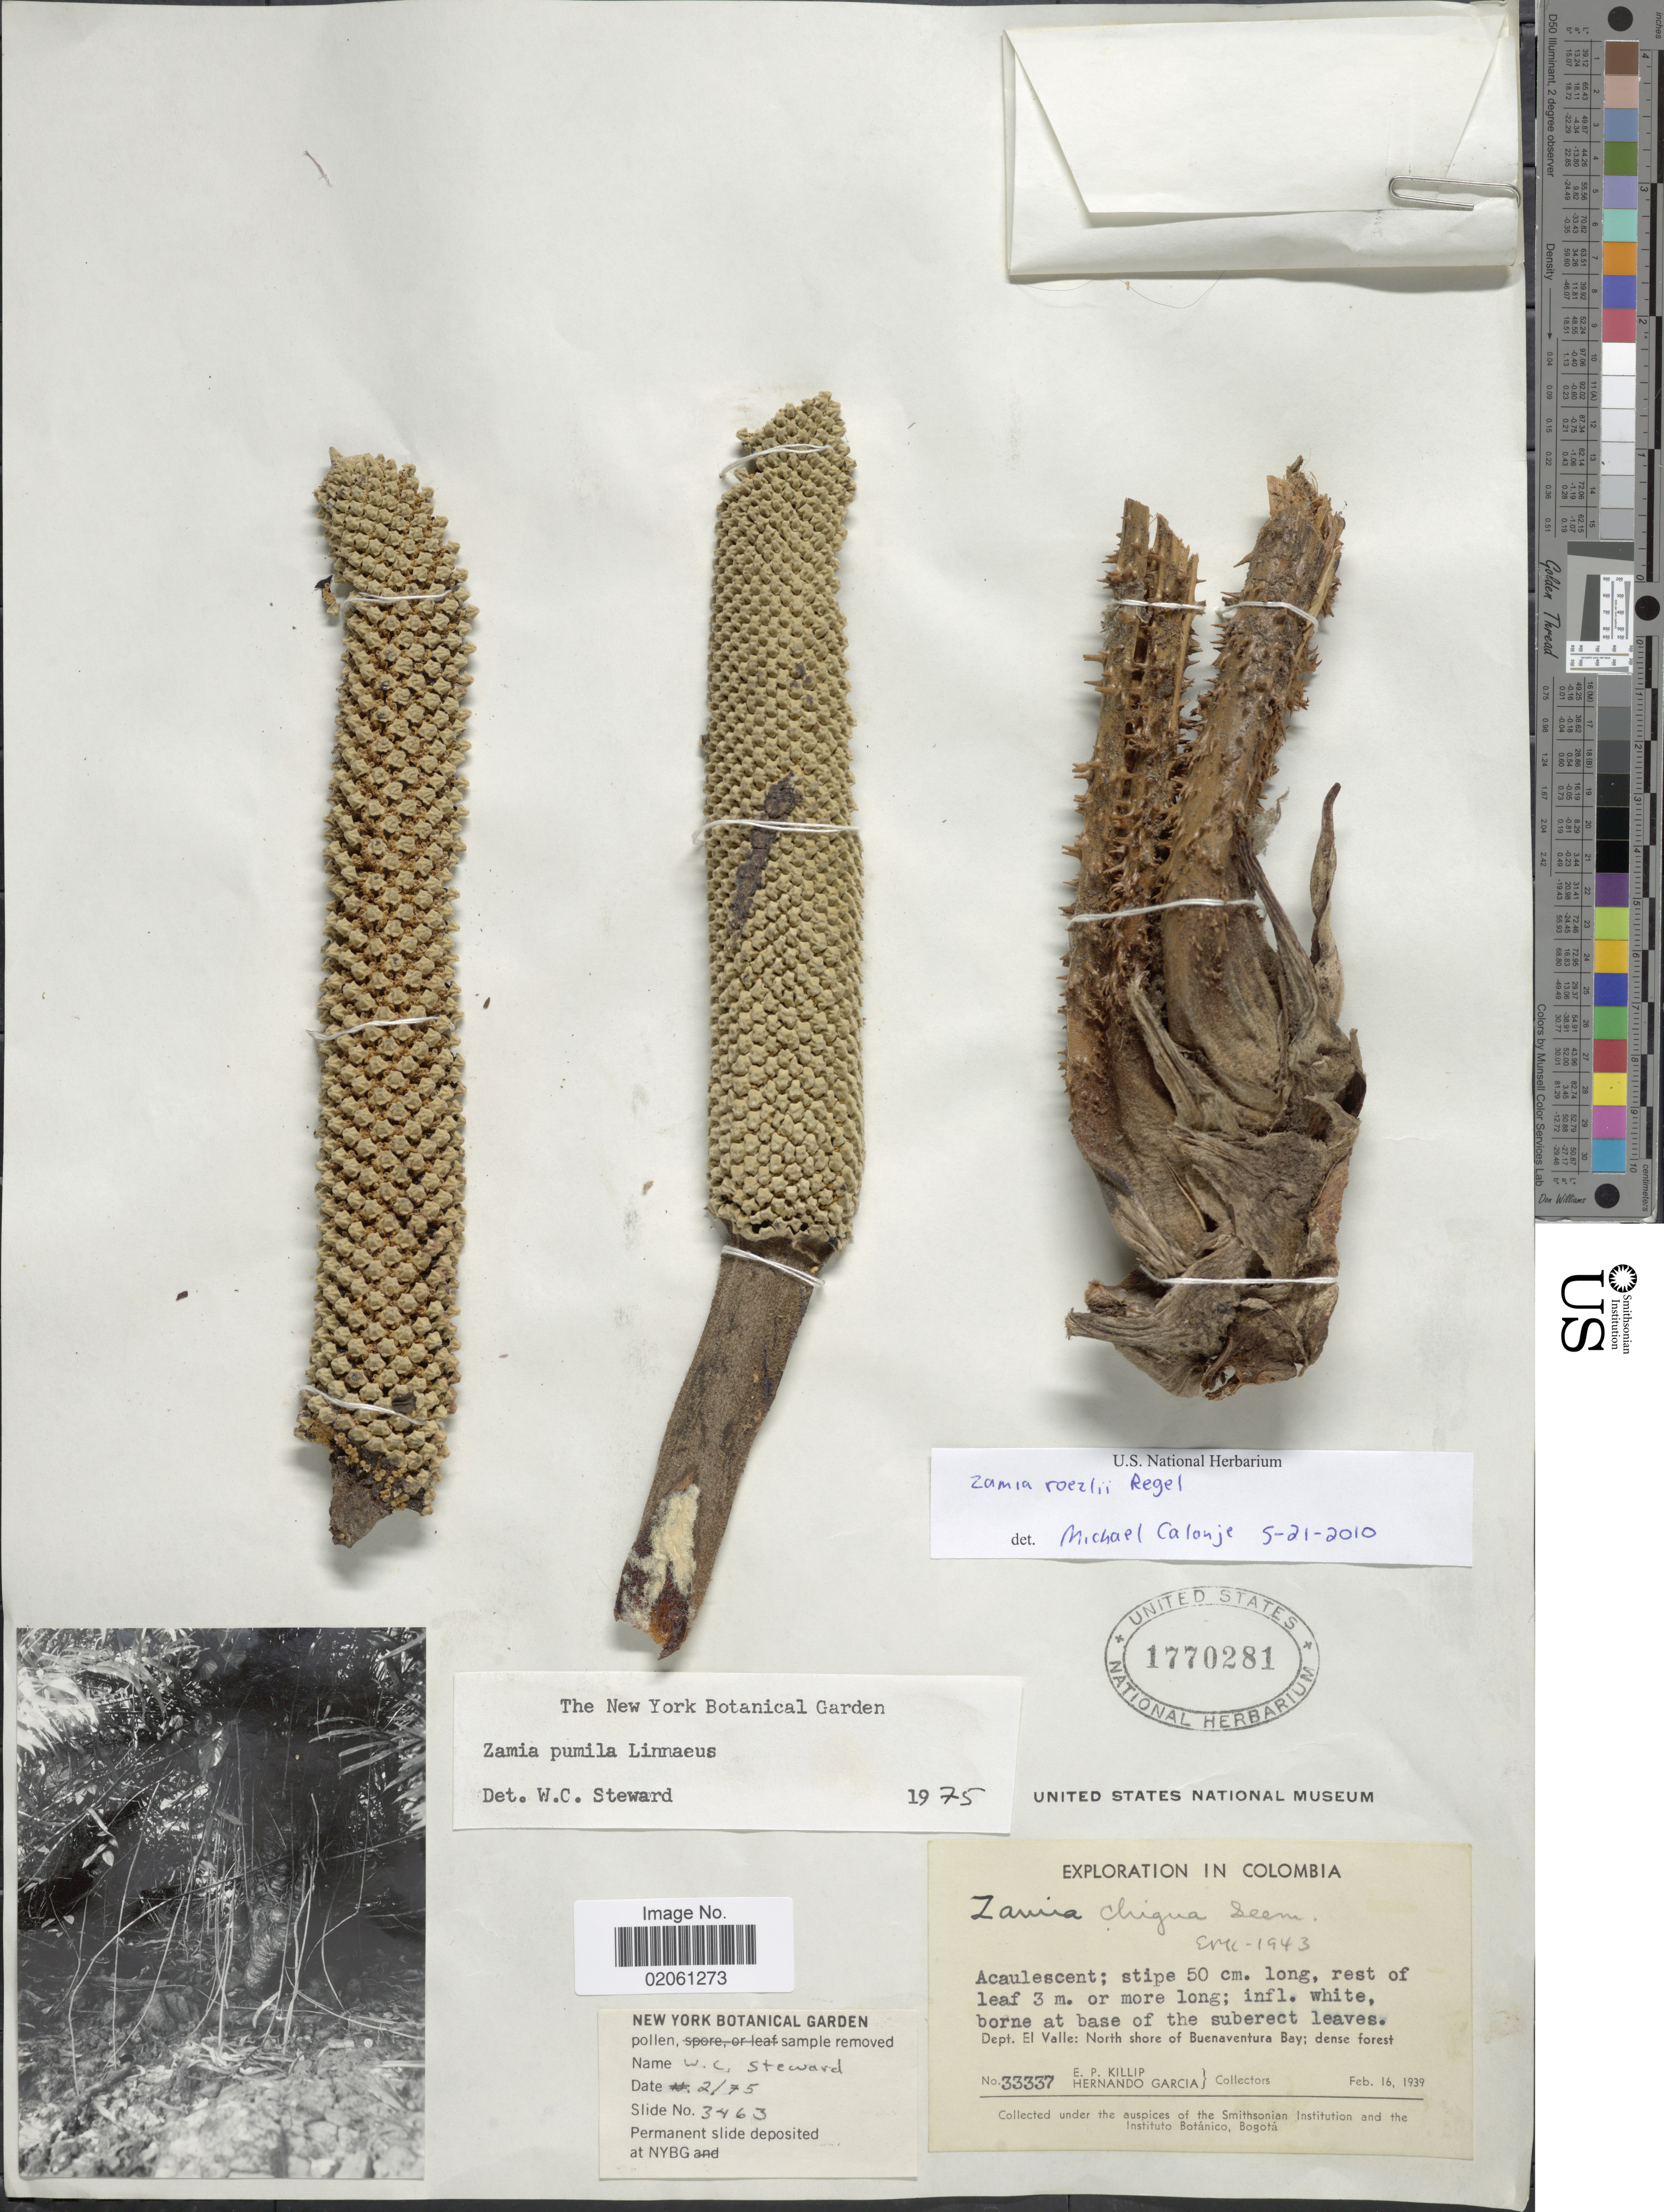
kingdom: Plantae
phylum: Tracheophyta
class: Cycadopsida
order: Cycadales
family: Zamiaceae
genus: Zamia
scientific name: Zamia roezlii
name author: Regel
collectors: E. P. Killip & H. Garcia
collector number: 33337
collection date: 1939-02-16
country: Colombia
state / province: Valle del Cauca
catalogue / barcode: US 1770281